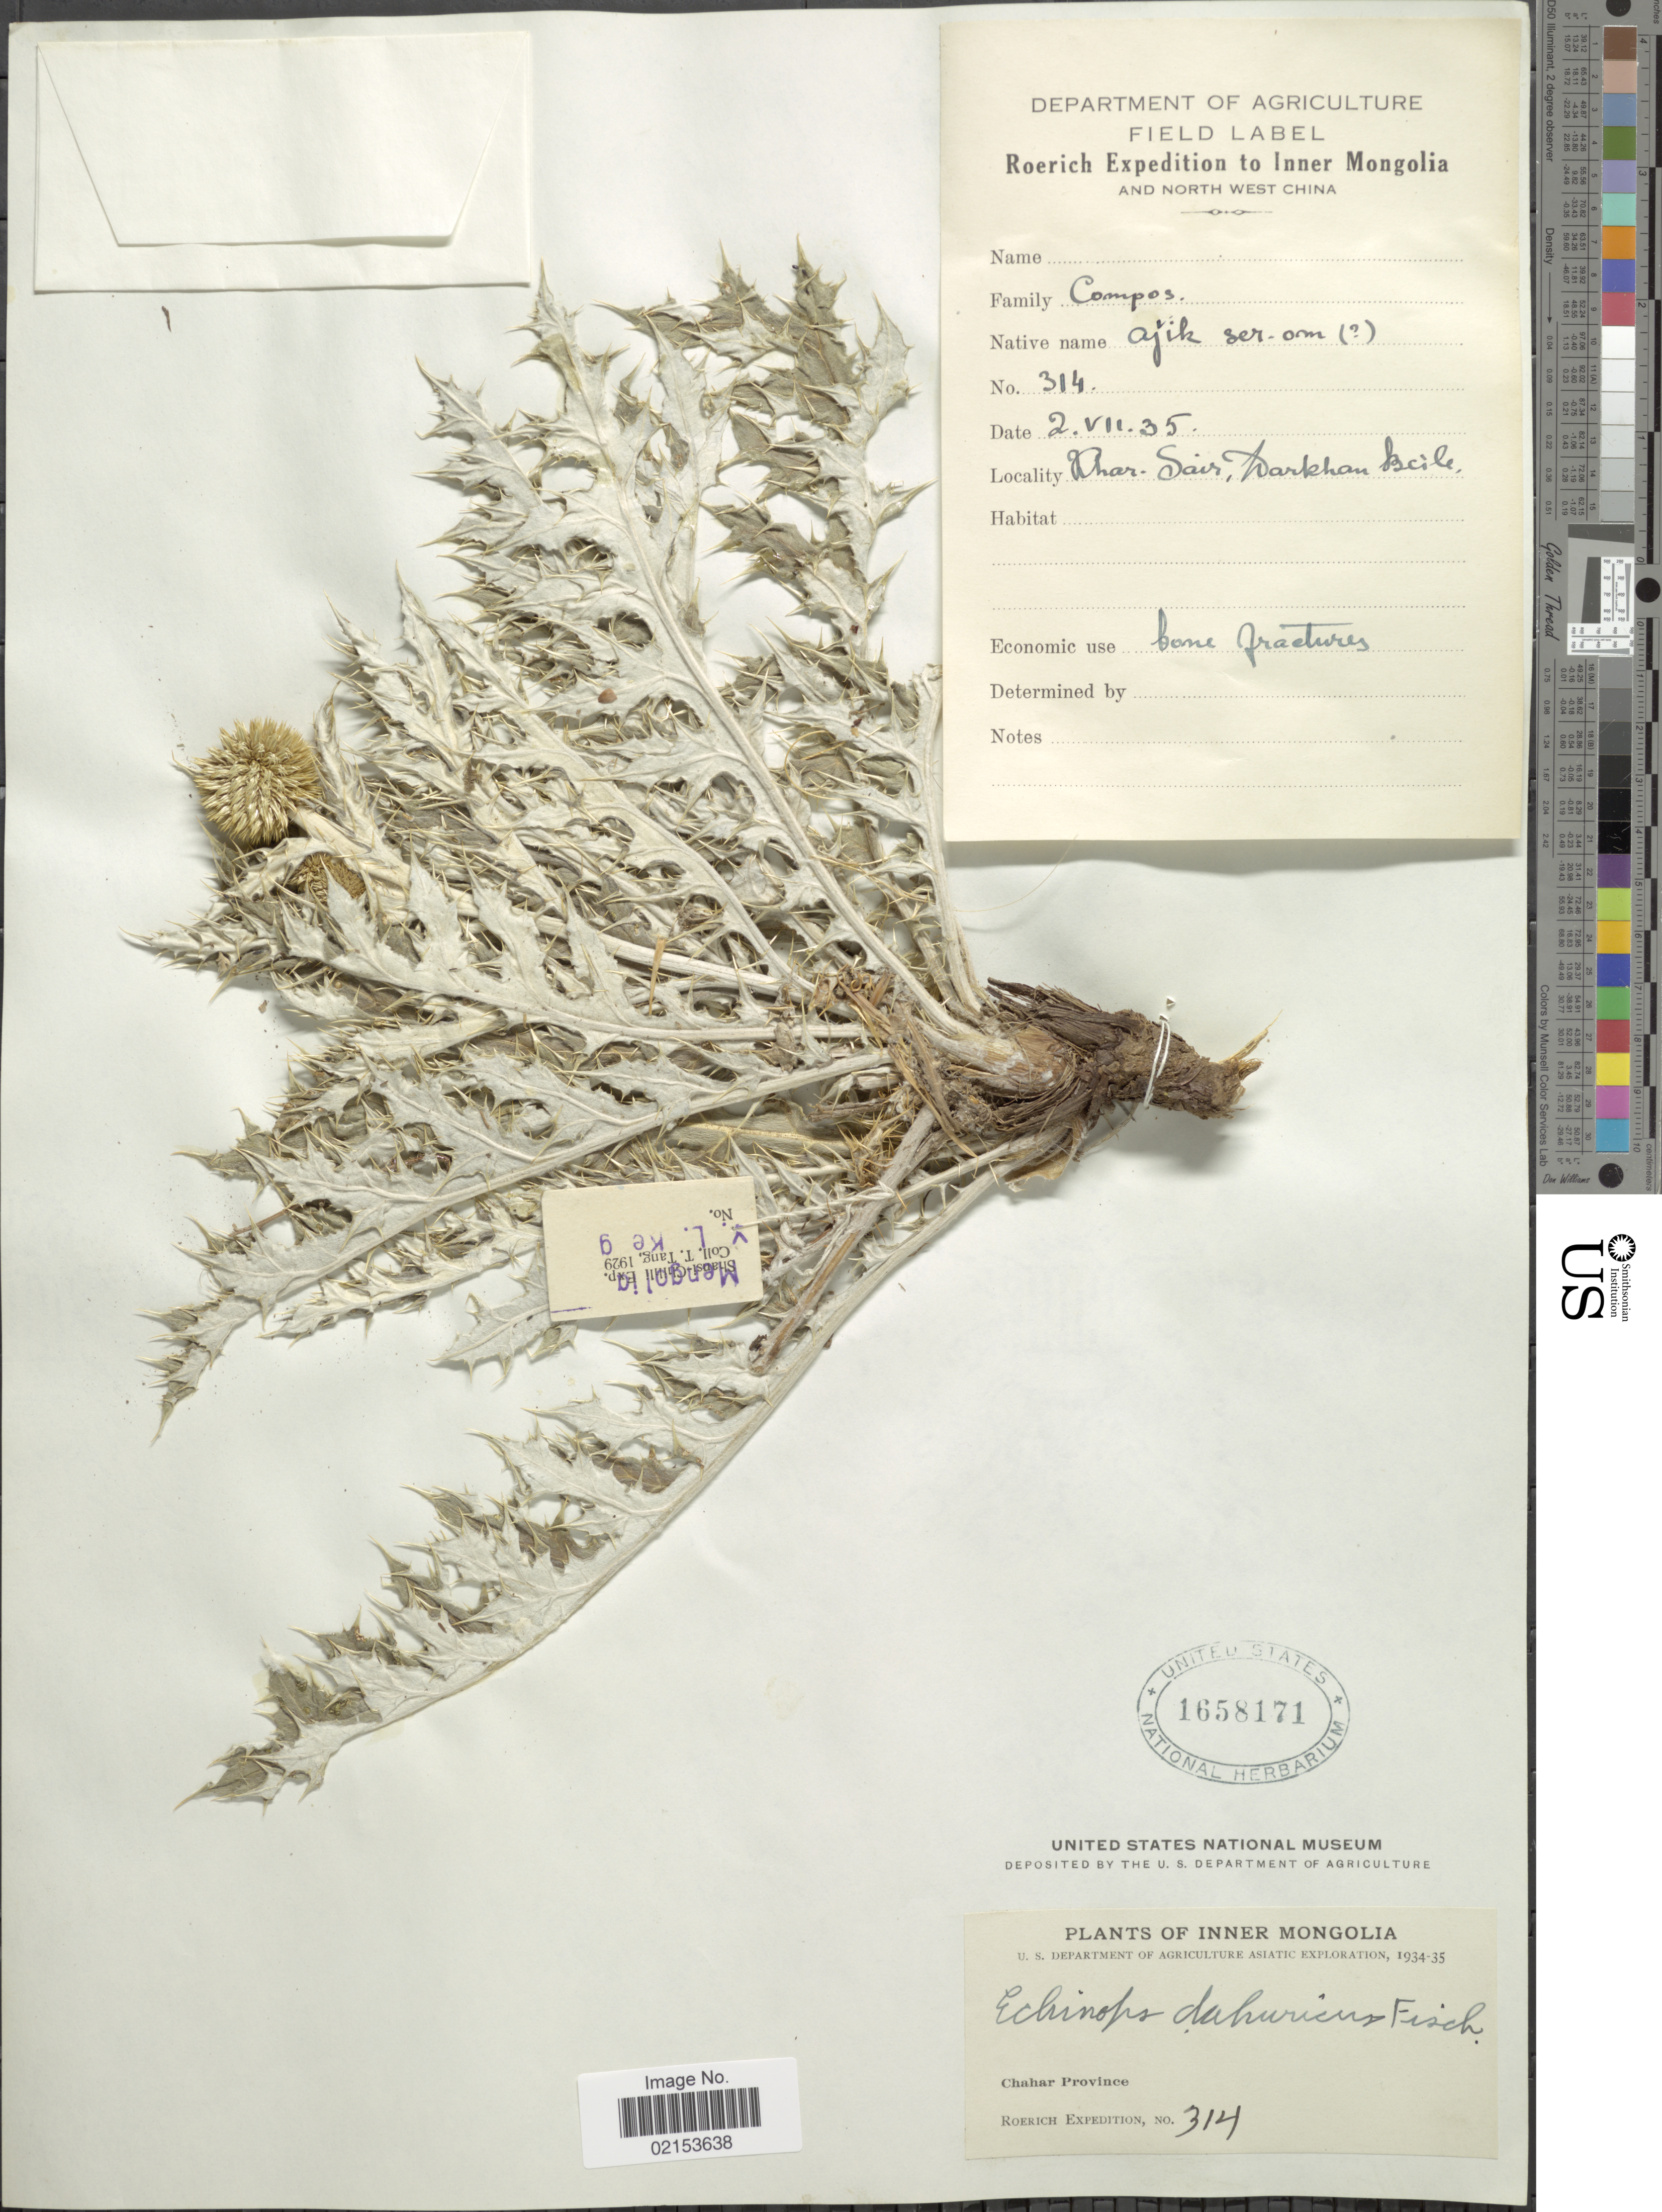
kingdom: Plantae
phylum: Tracheophyta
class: Magnoliopsida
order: Asterales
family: Asteraceae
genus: Echinops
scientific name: Echinops latifolius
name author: Tausch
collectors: Roerich Expedition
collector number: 314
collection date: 1935-07-02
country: China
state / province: Nei Monggol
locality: Inner Mongolia. Chahar Province. Khar- Sair, Darkhan Beile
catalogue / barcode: US 1658171